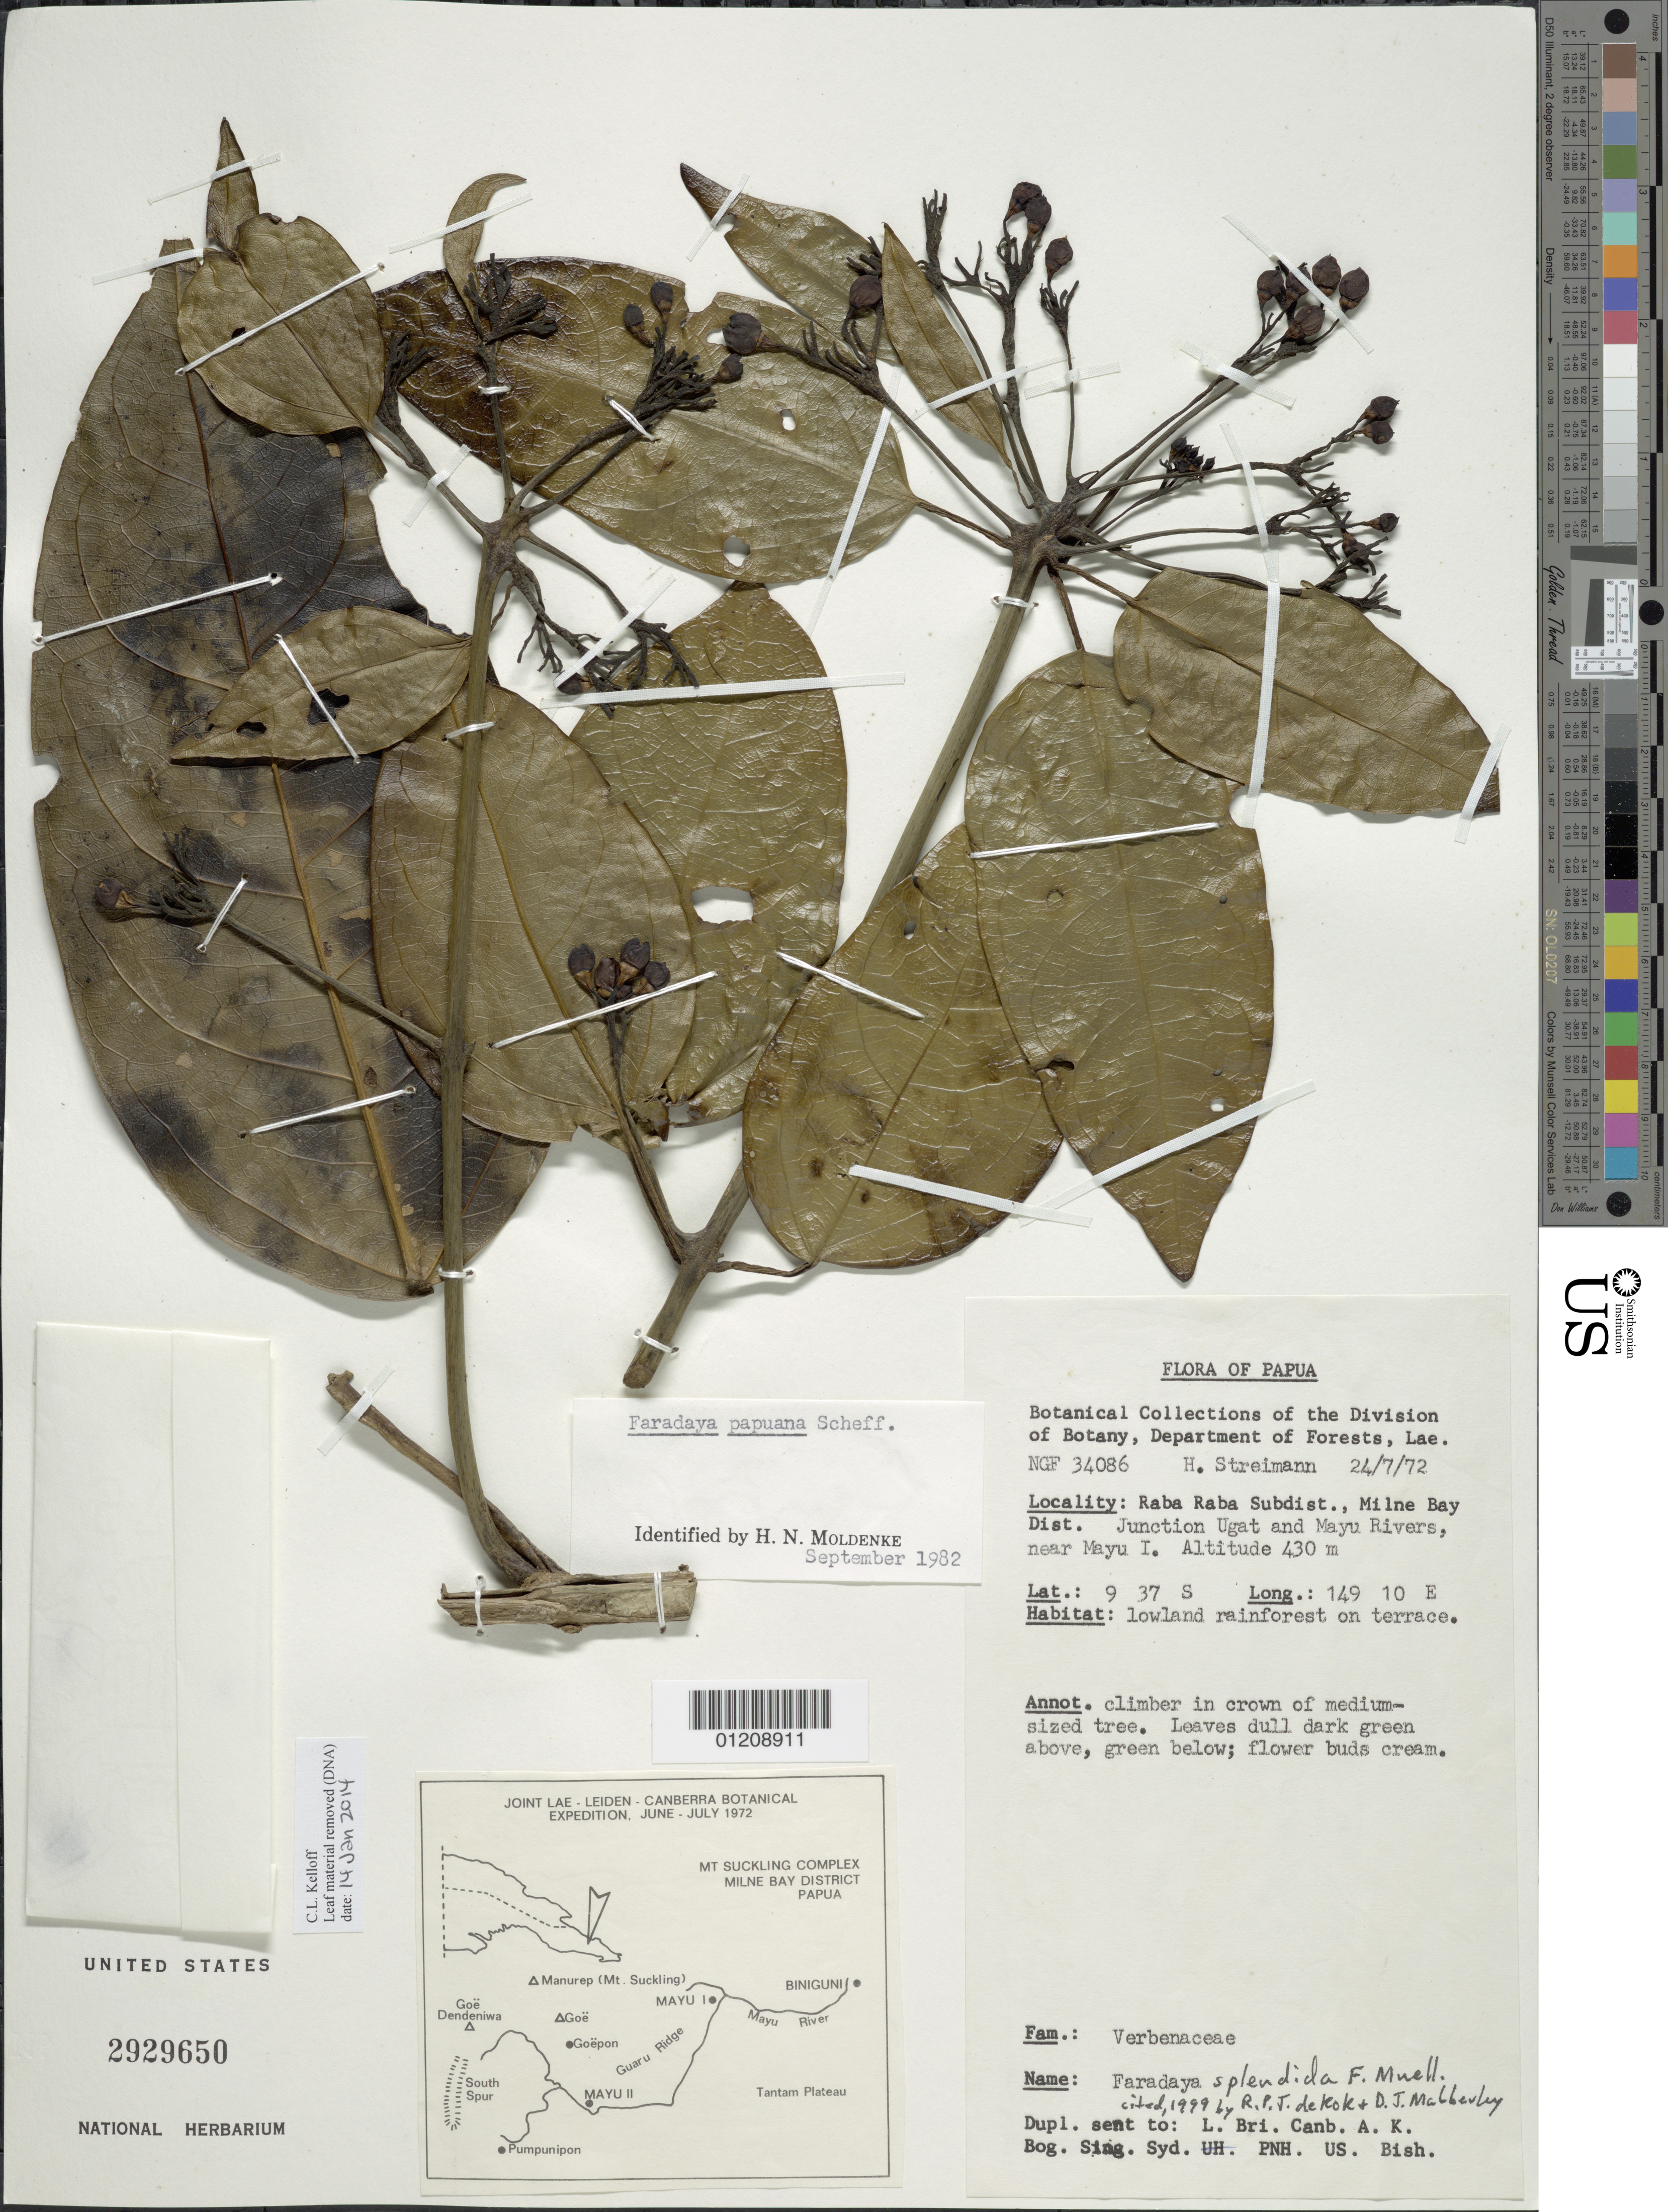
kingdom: Plantae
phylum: Tracheophyta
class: Magnoliopsida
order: Lamiales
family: Lamiaceae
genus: Faradaya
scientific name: Faradaya papuana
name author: Scheff.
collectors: H. Streimann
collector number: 34086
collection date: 1972-07-24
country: Papua New Guinea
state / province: Milne Bay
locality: Raba Raba Subdist., Milne Bay Dist. Junction Ugat and Mayu Rivers, near Mayu I.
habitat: lowland rainforest on terrace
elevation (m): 430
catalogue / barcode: US 2929650